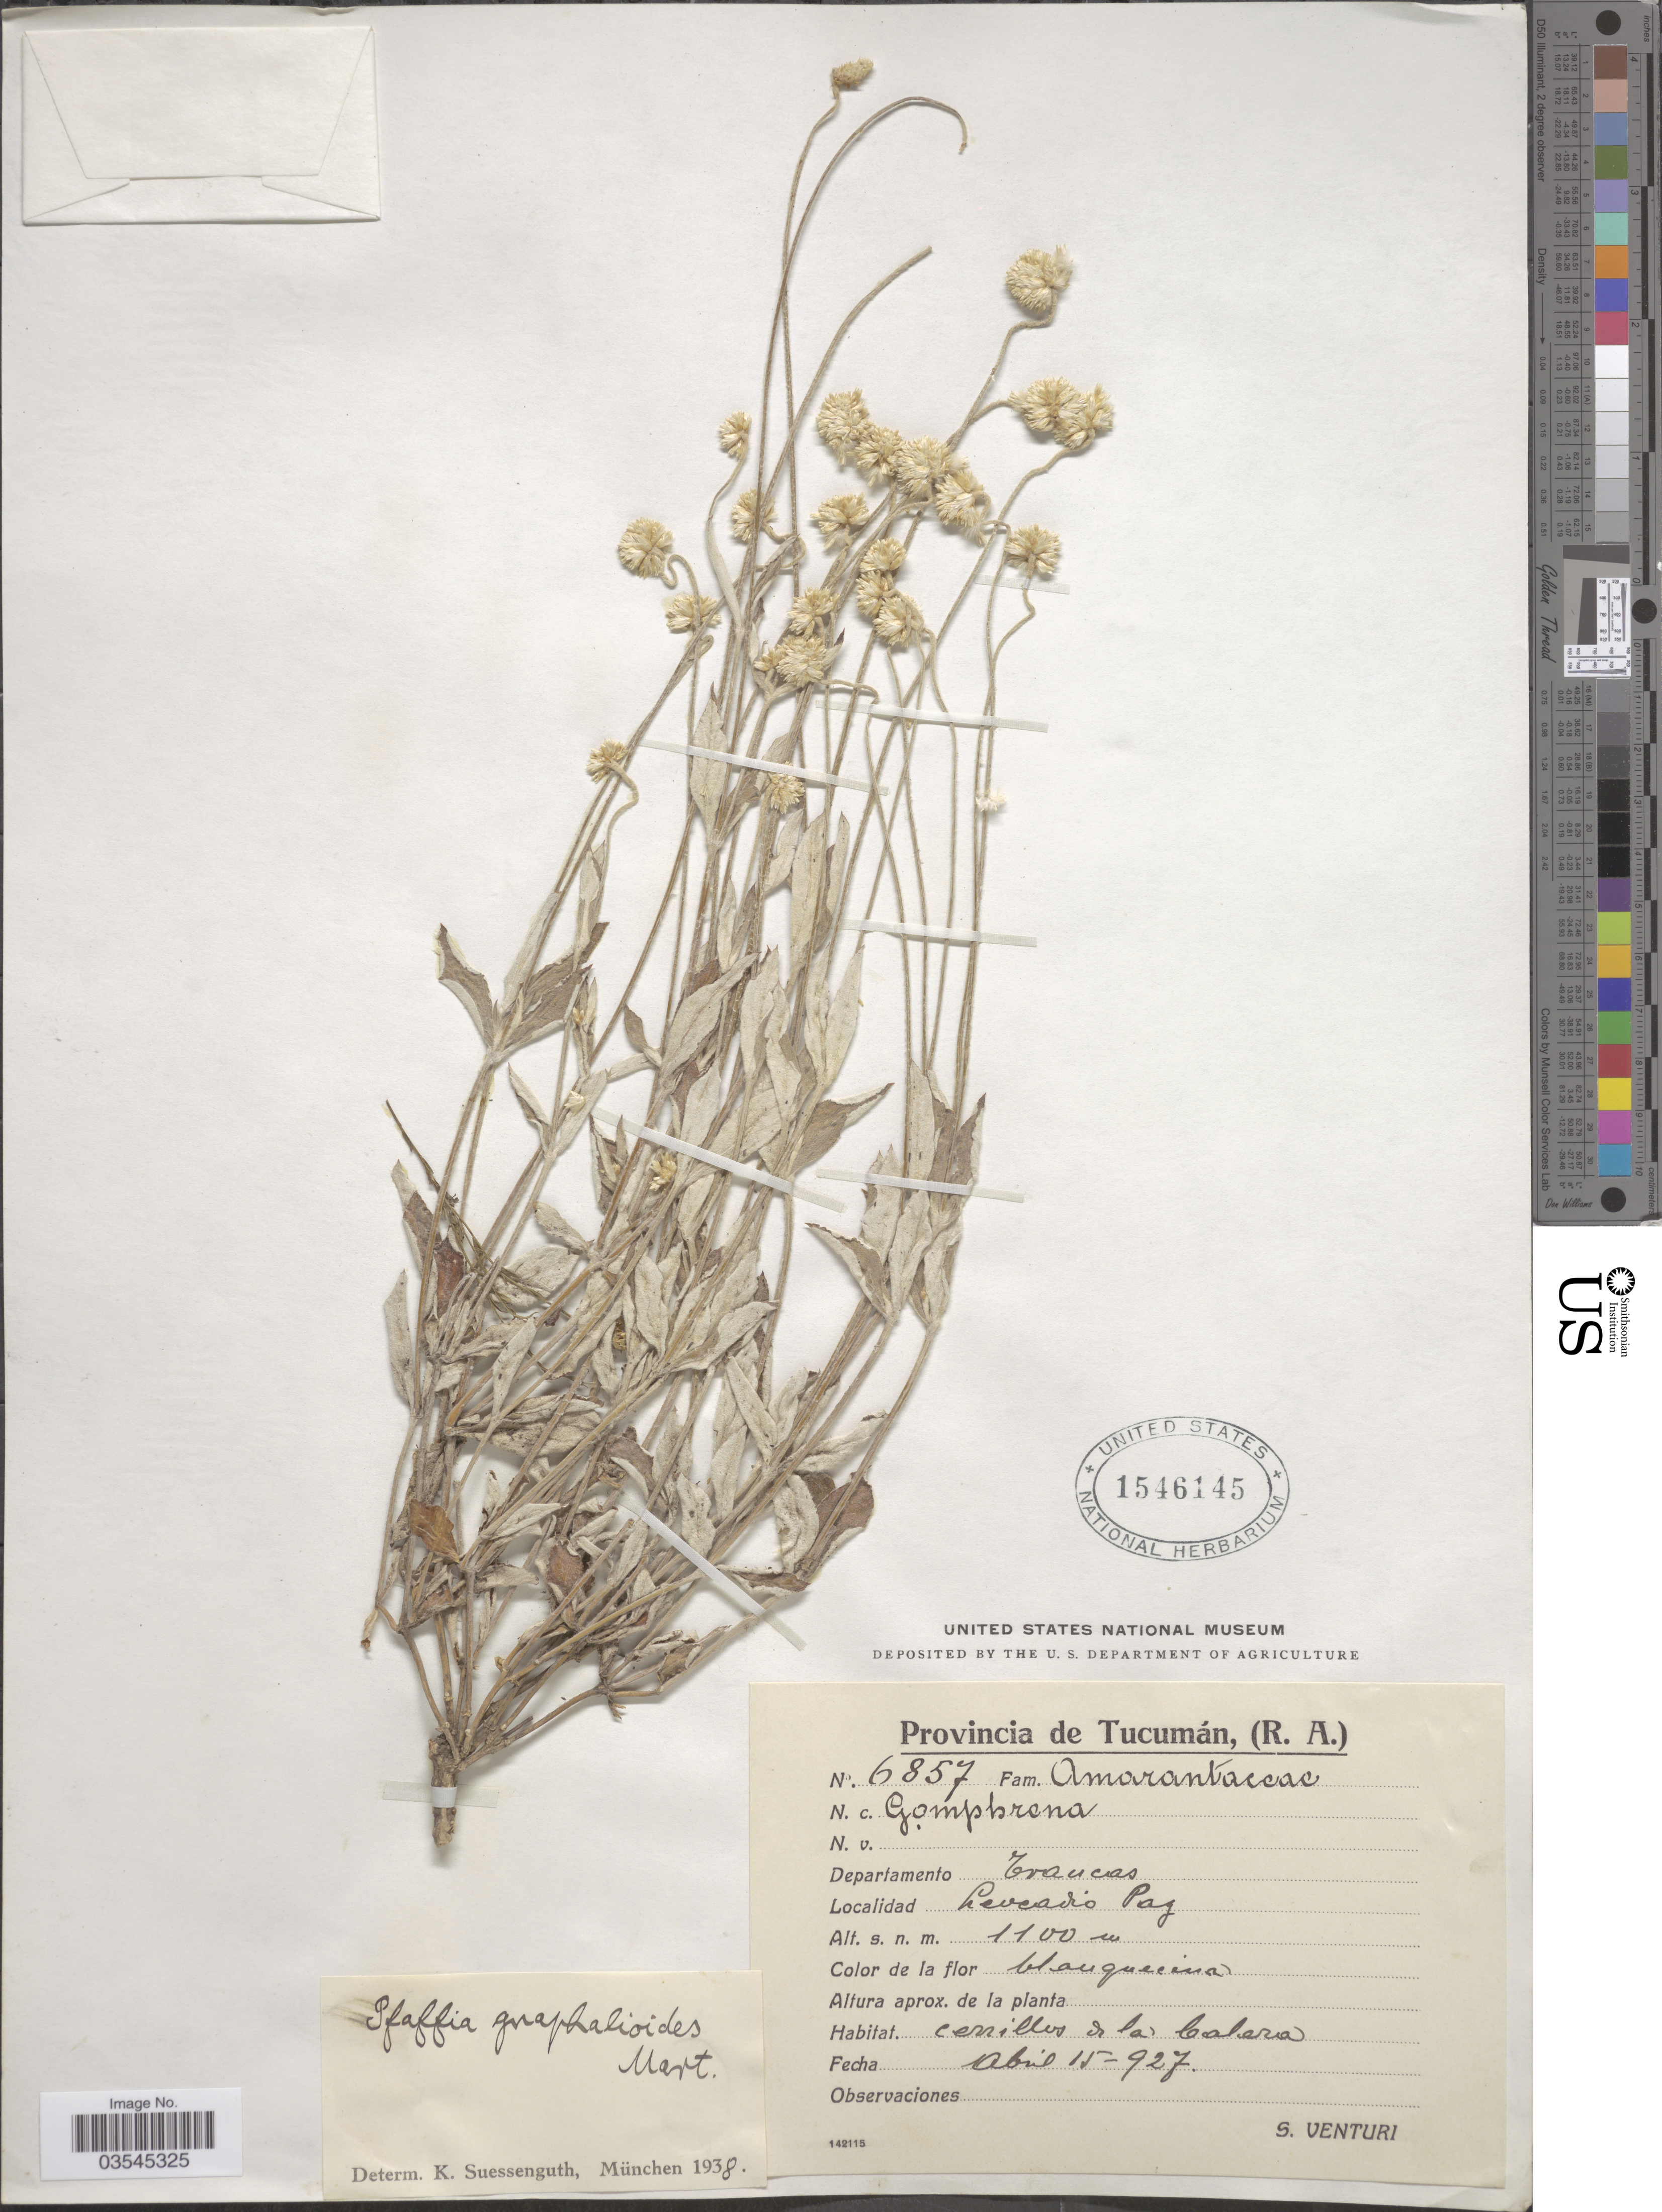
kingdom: Plantae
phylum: Tracheophyta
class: Magnoliopsida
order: Caryophyllales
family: Amaranthaceae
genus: Pfaffia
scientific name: Pfaffia gnaphaloides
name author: (L. f.) Mart.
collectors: S. Venturi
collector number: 6857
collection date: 1927-04-15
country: Argentina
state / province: Tucuman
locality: Departamento Trancas. Leocadio Paz.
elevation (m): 1100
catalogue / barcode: US 1546145